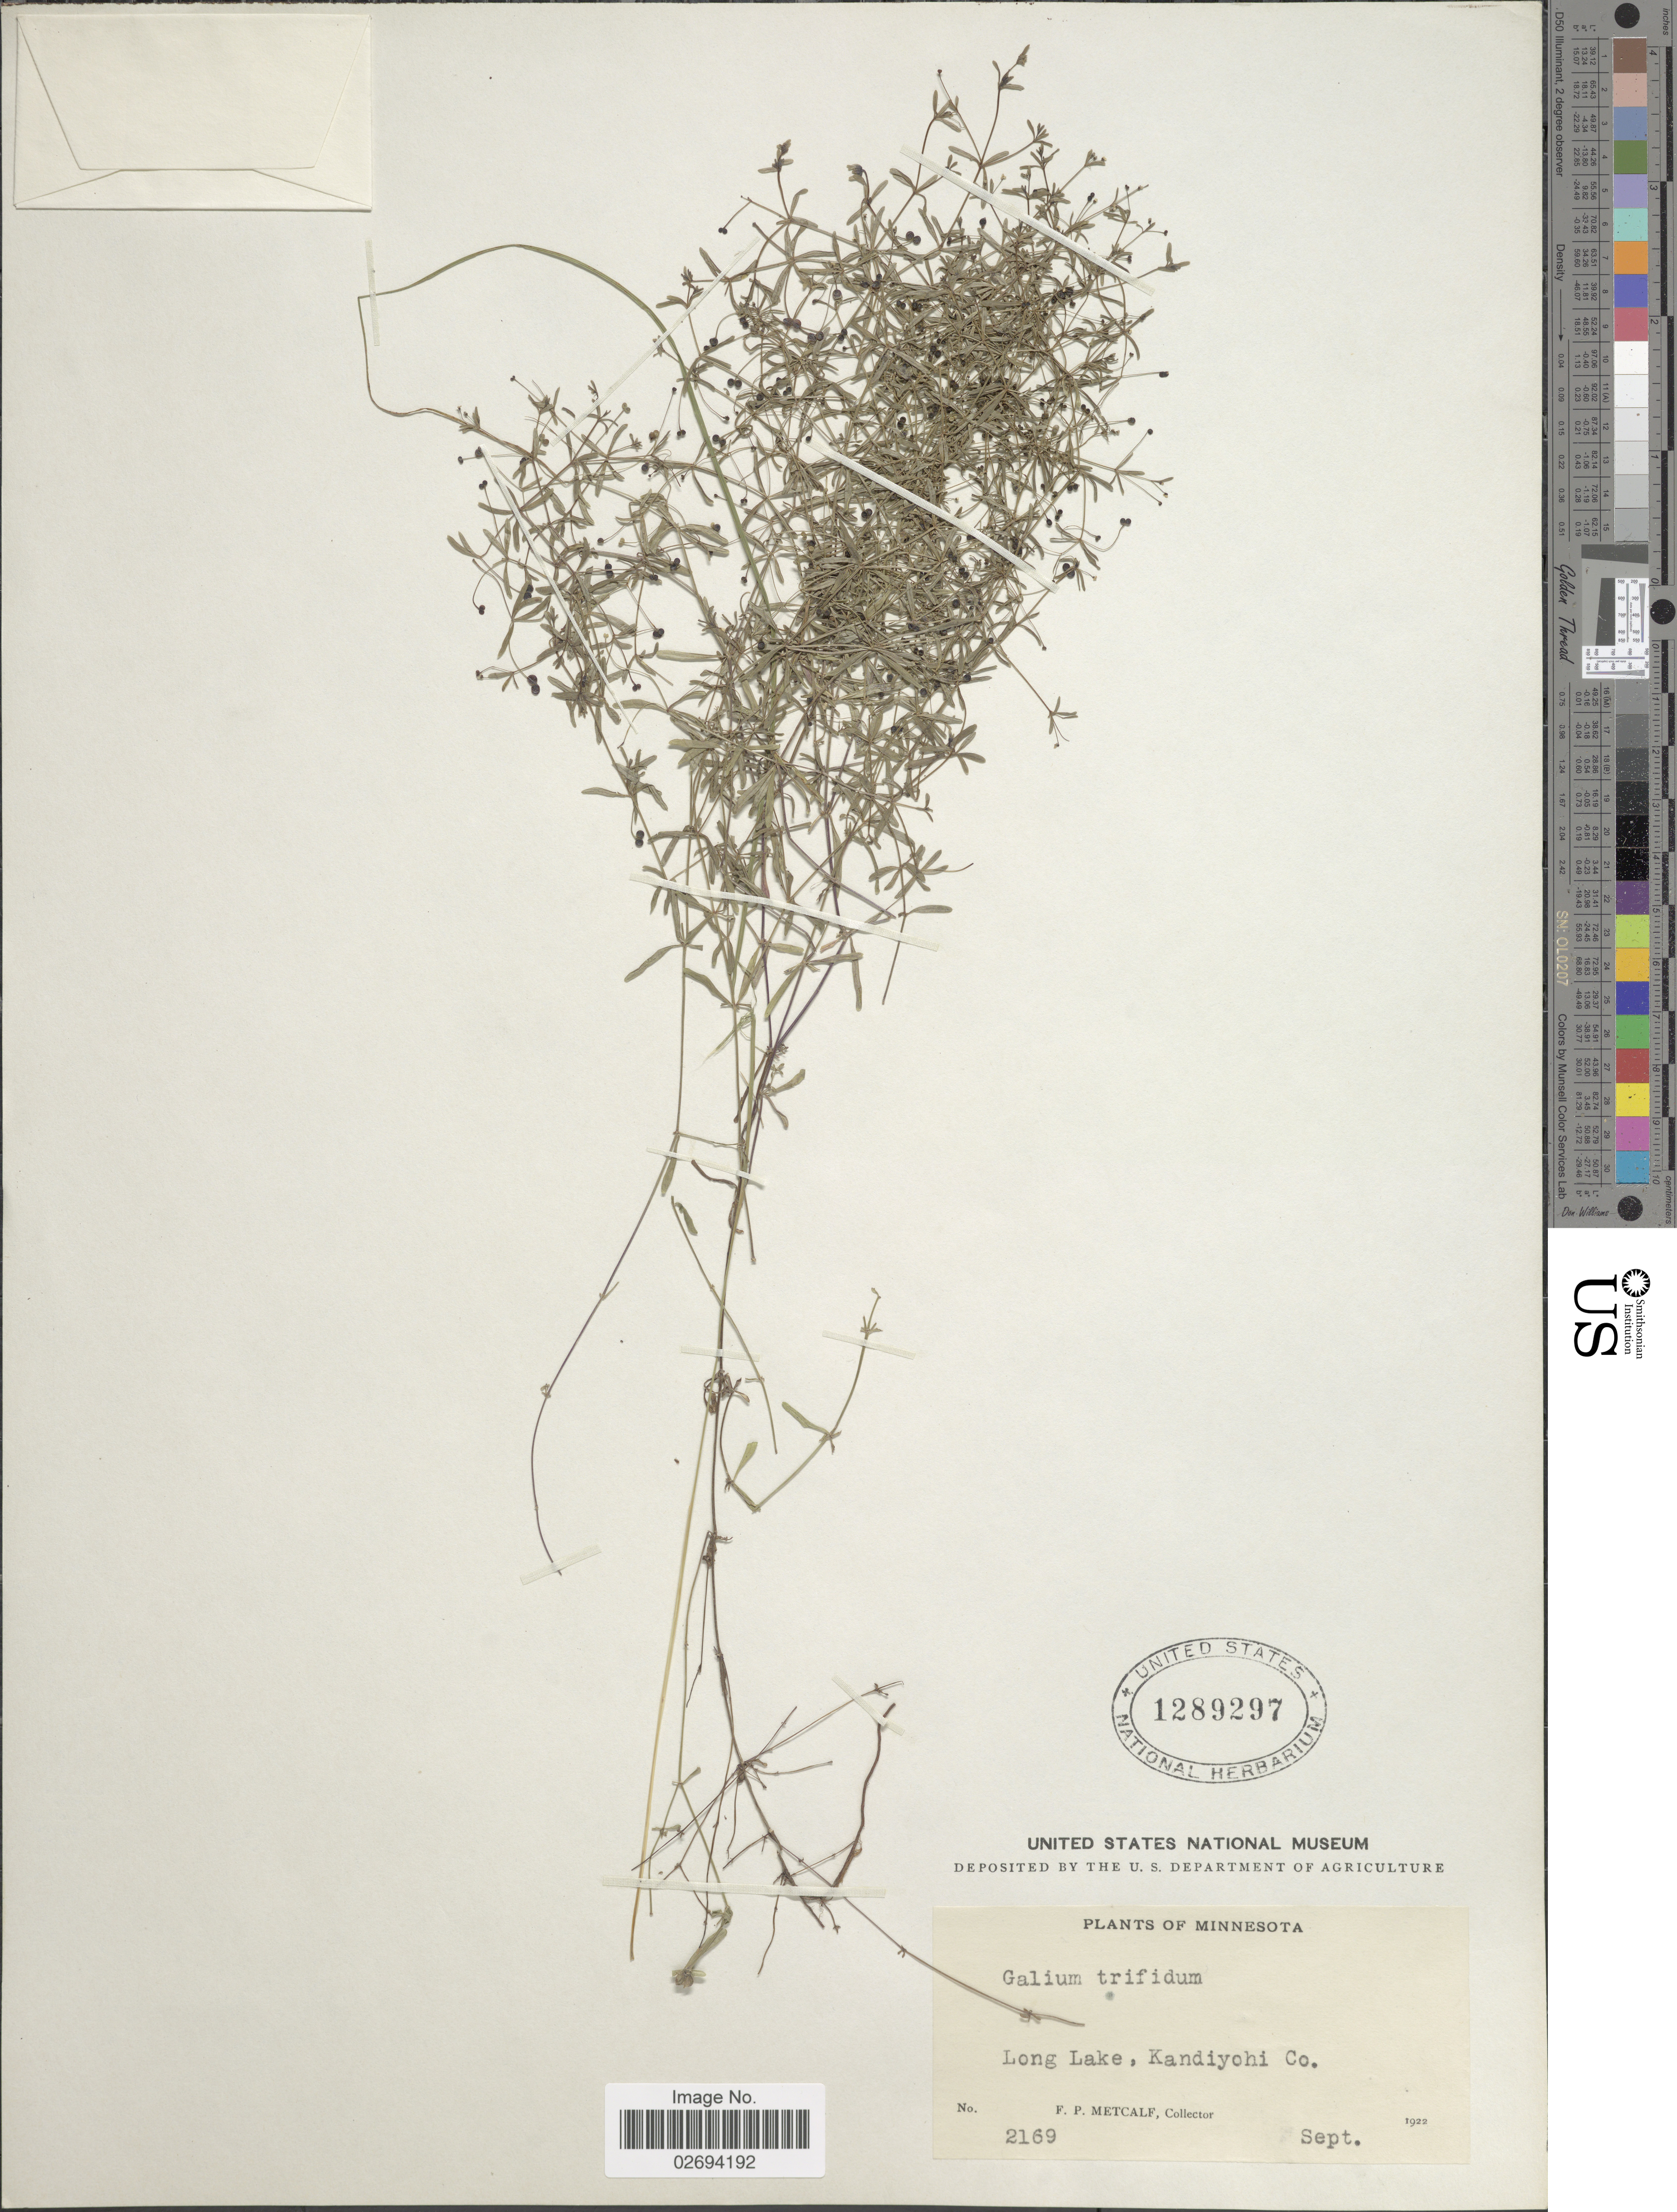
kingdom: Plantae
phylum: Tracheophyta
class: Magnoliopsida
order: Gentianales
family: Rubiaceae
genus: Galium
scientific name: Galium trifidum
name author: L.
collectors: F. Metcalf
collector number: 2169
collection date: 1922-09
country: United States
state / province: Minnesota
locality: Long Lake, Kandiyohi Co.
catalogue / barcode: US 1289297